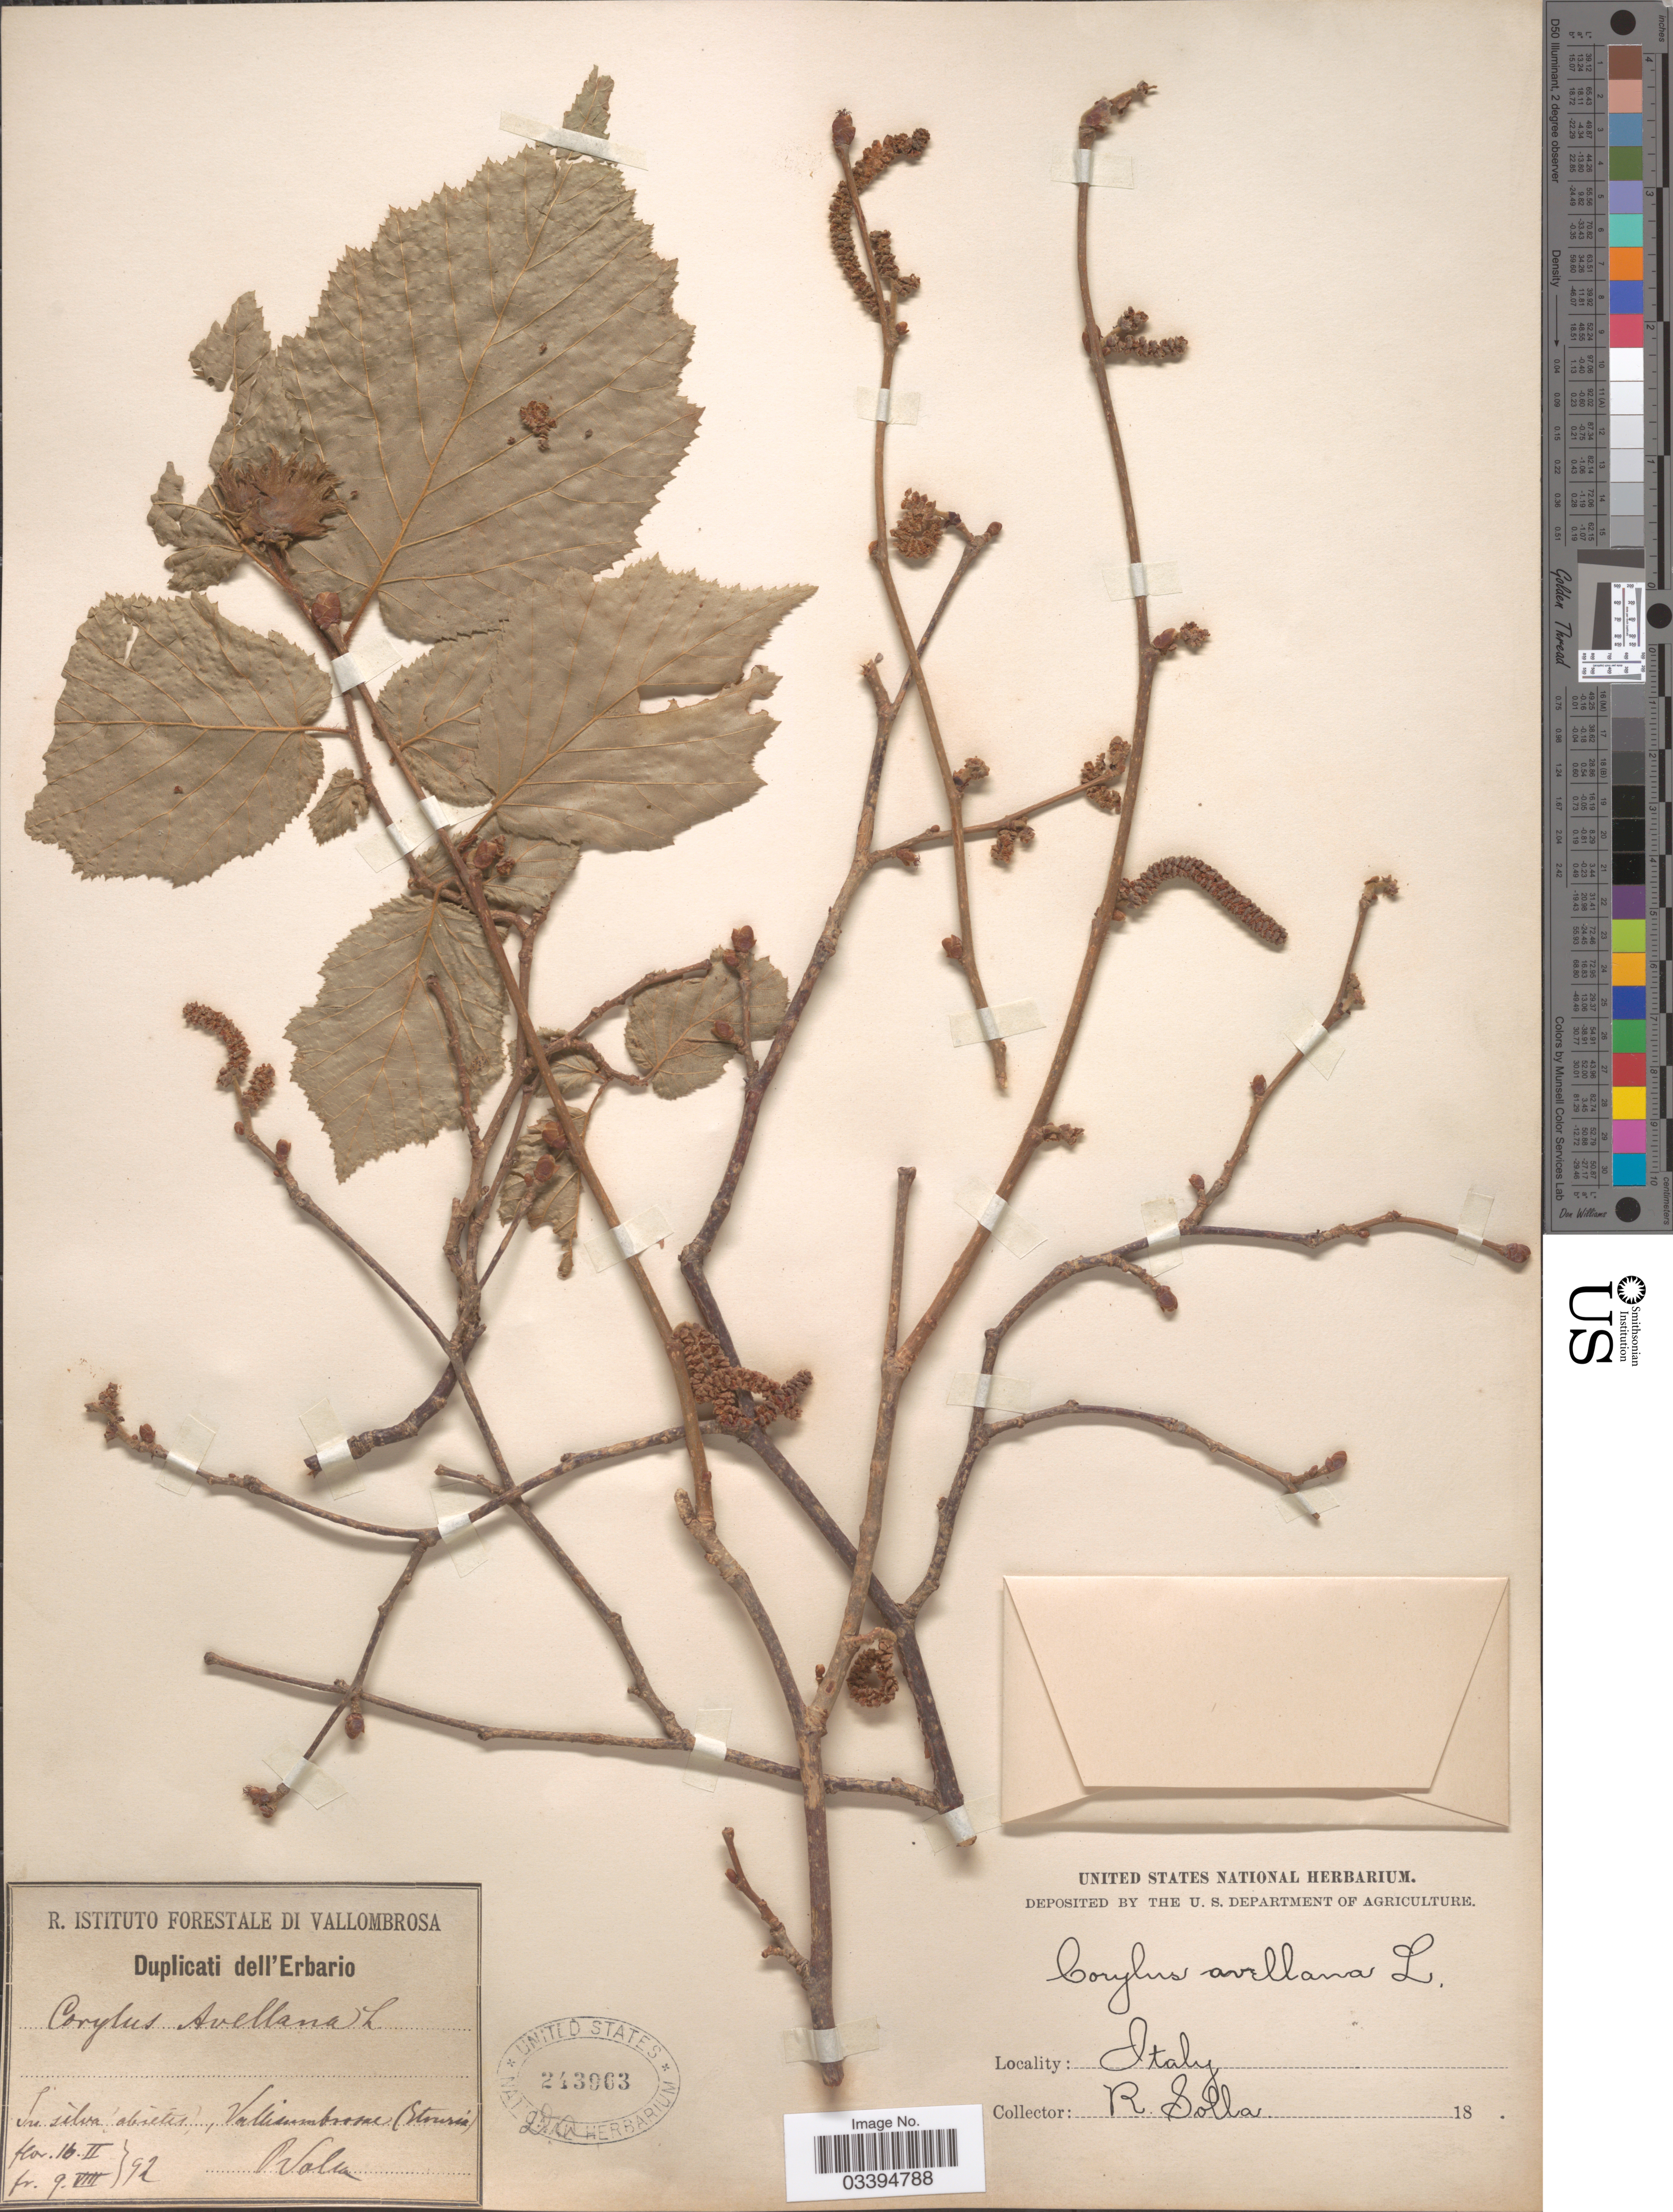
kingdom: Plantae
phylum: Tracheophyta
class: Magnoliopsida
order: Fagales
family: Betulaceae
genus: Corylus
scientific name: Corylus avellana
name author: L.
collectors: R. Solla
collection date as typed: Transcribed d/m/y: 16/2/92 to 9/8/92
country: Italy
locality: In silva (obietis [interpreted]), Valksumbrosoe [interpreted] (Etruria).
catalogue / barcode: US 243963